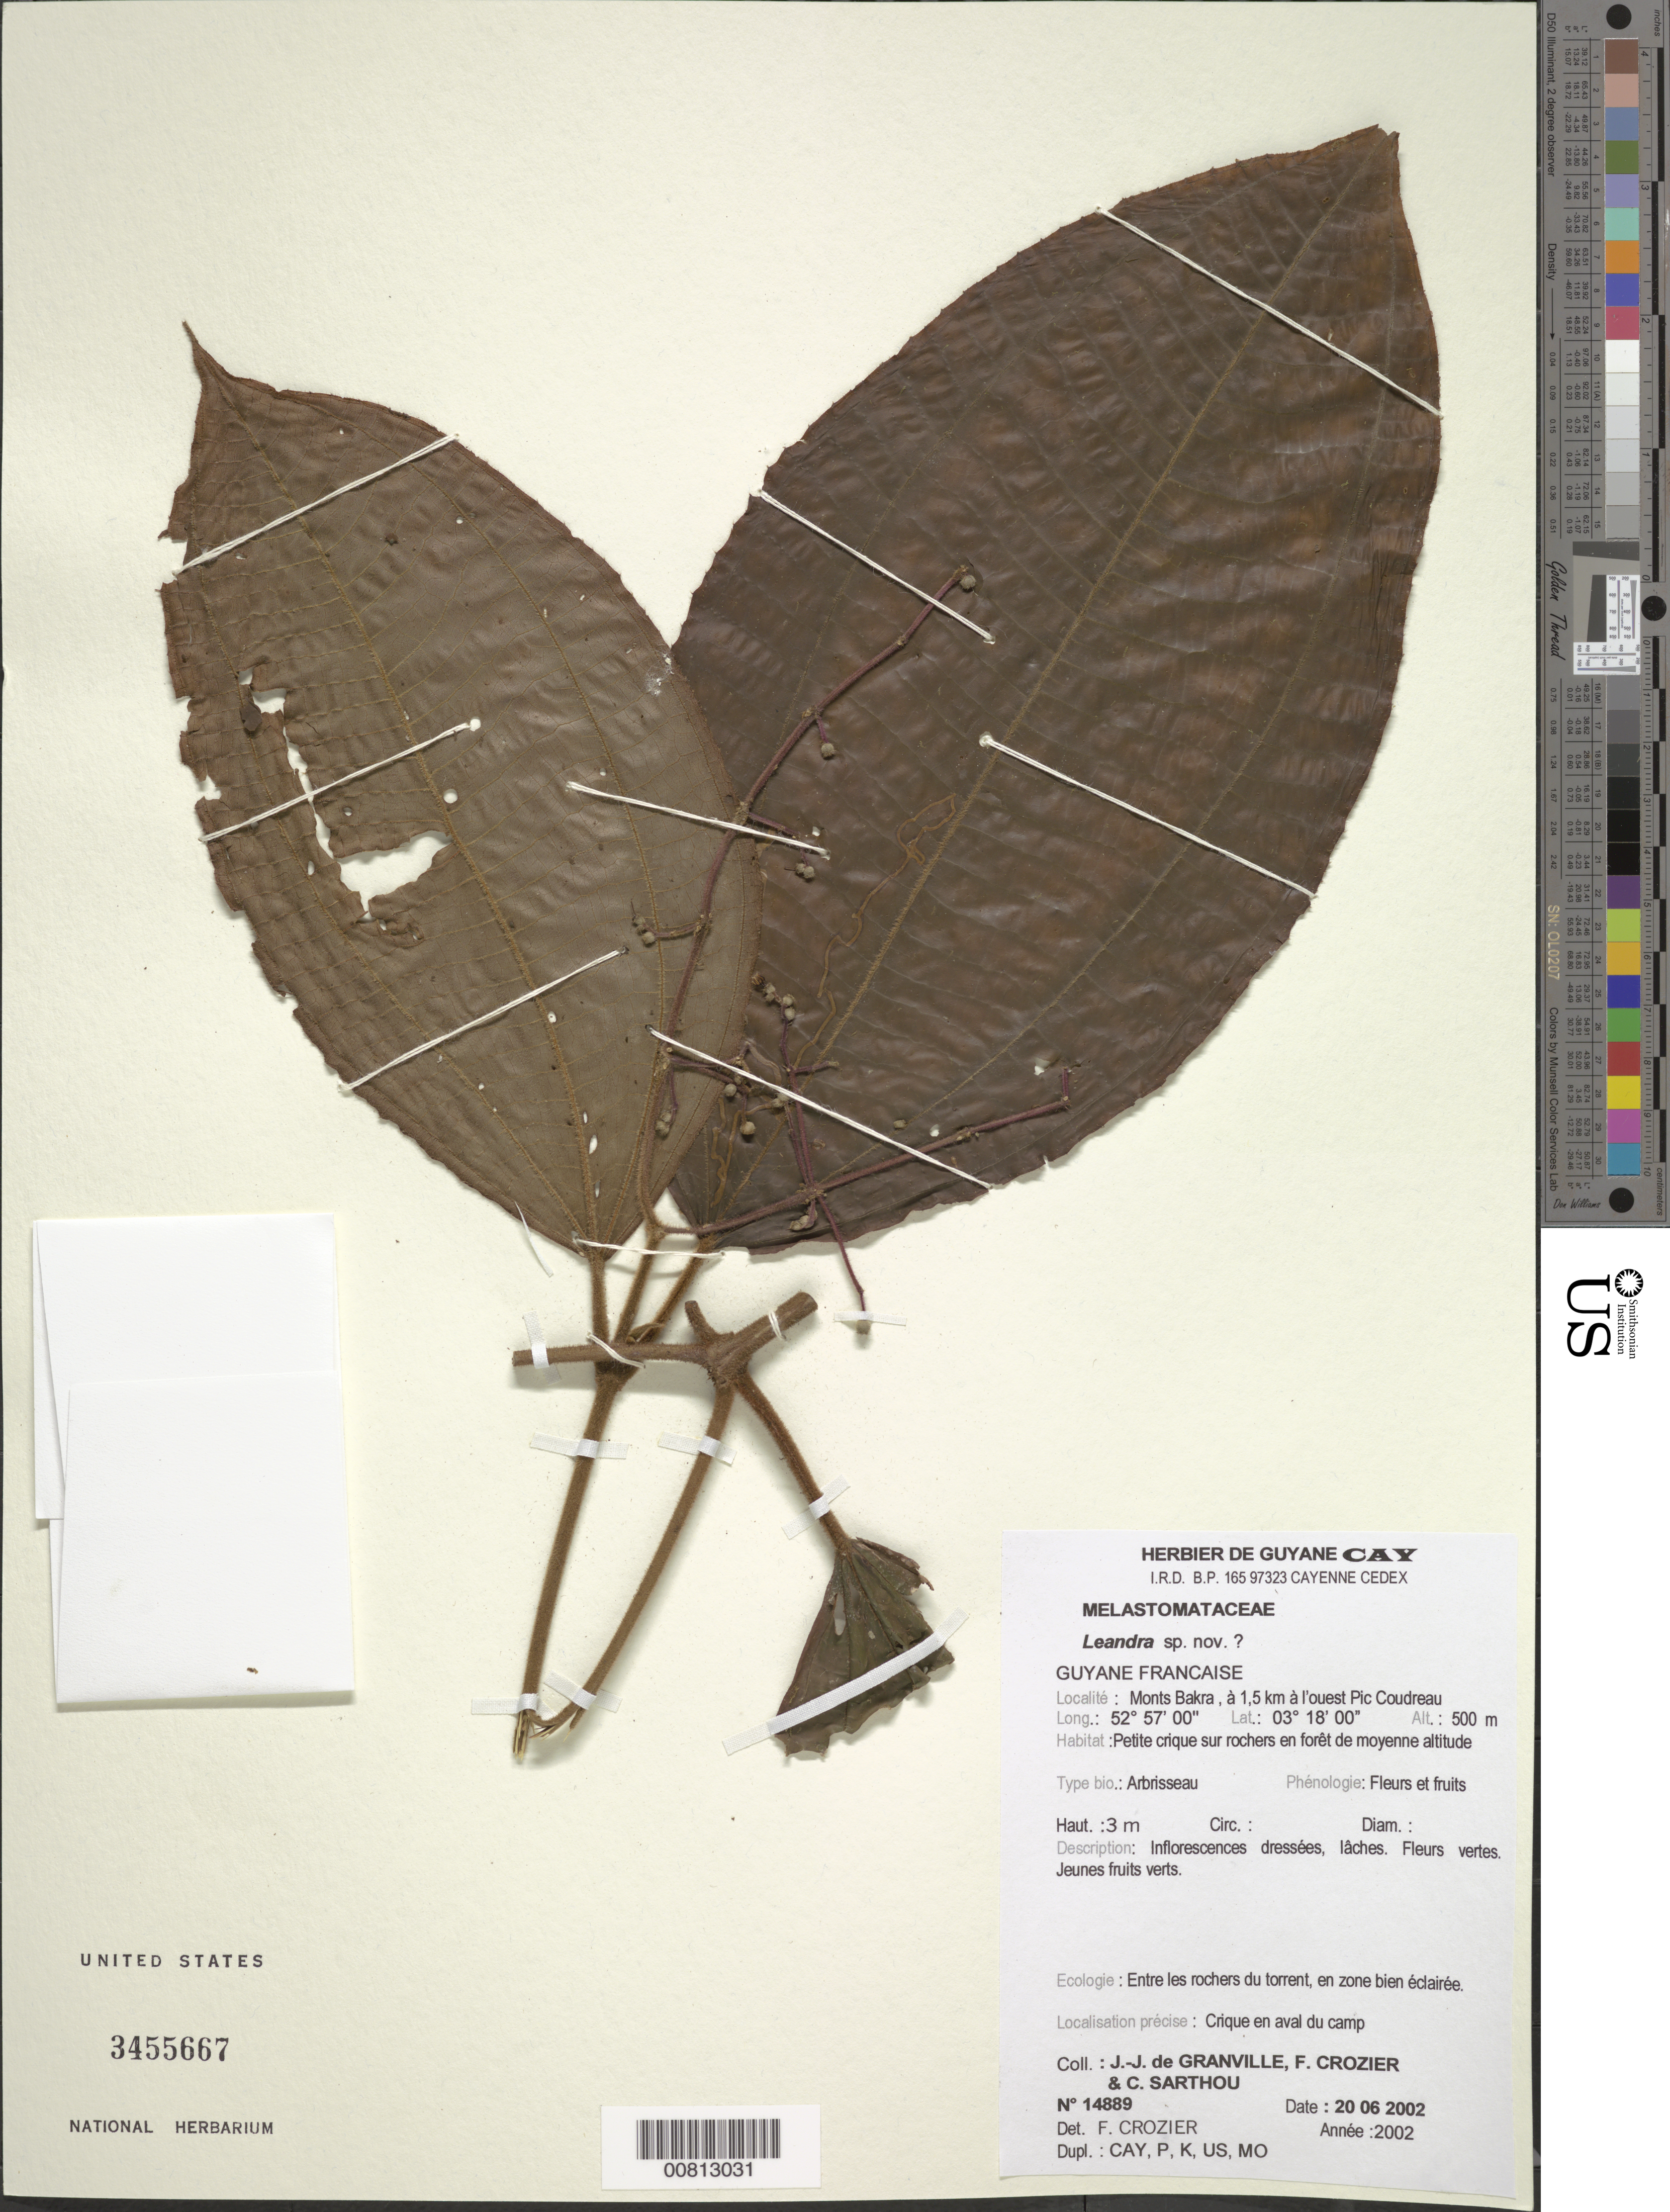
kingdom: Plantae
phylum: Tracheophyta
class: Magnoliopsida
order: Myrtales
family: Melastomataceae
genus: Leandra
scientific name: Leandra sp. nov.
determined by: Crozier, F.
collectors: J.-J. de Granville, F. Crozier & C. Sarthou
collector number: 14889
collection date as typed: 20-Jun-02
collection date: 2002-06-20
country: French Guiana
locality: Monts Bakra, 1.5 km a l'Ouest du Pic Coudreau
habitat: Petite crique sur rochers en forêt de moyenne altitude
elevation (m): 500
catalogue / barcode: US 3455667